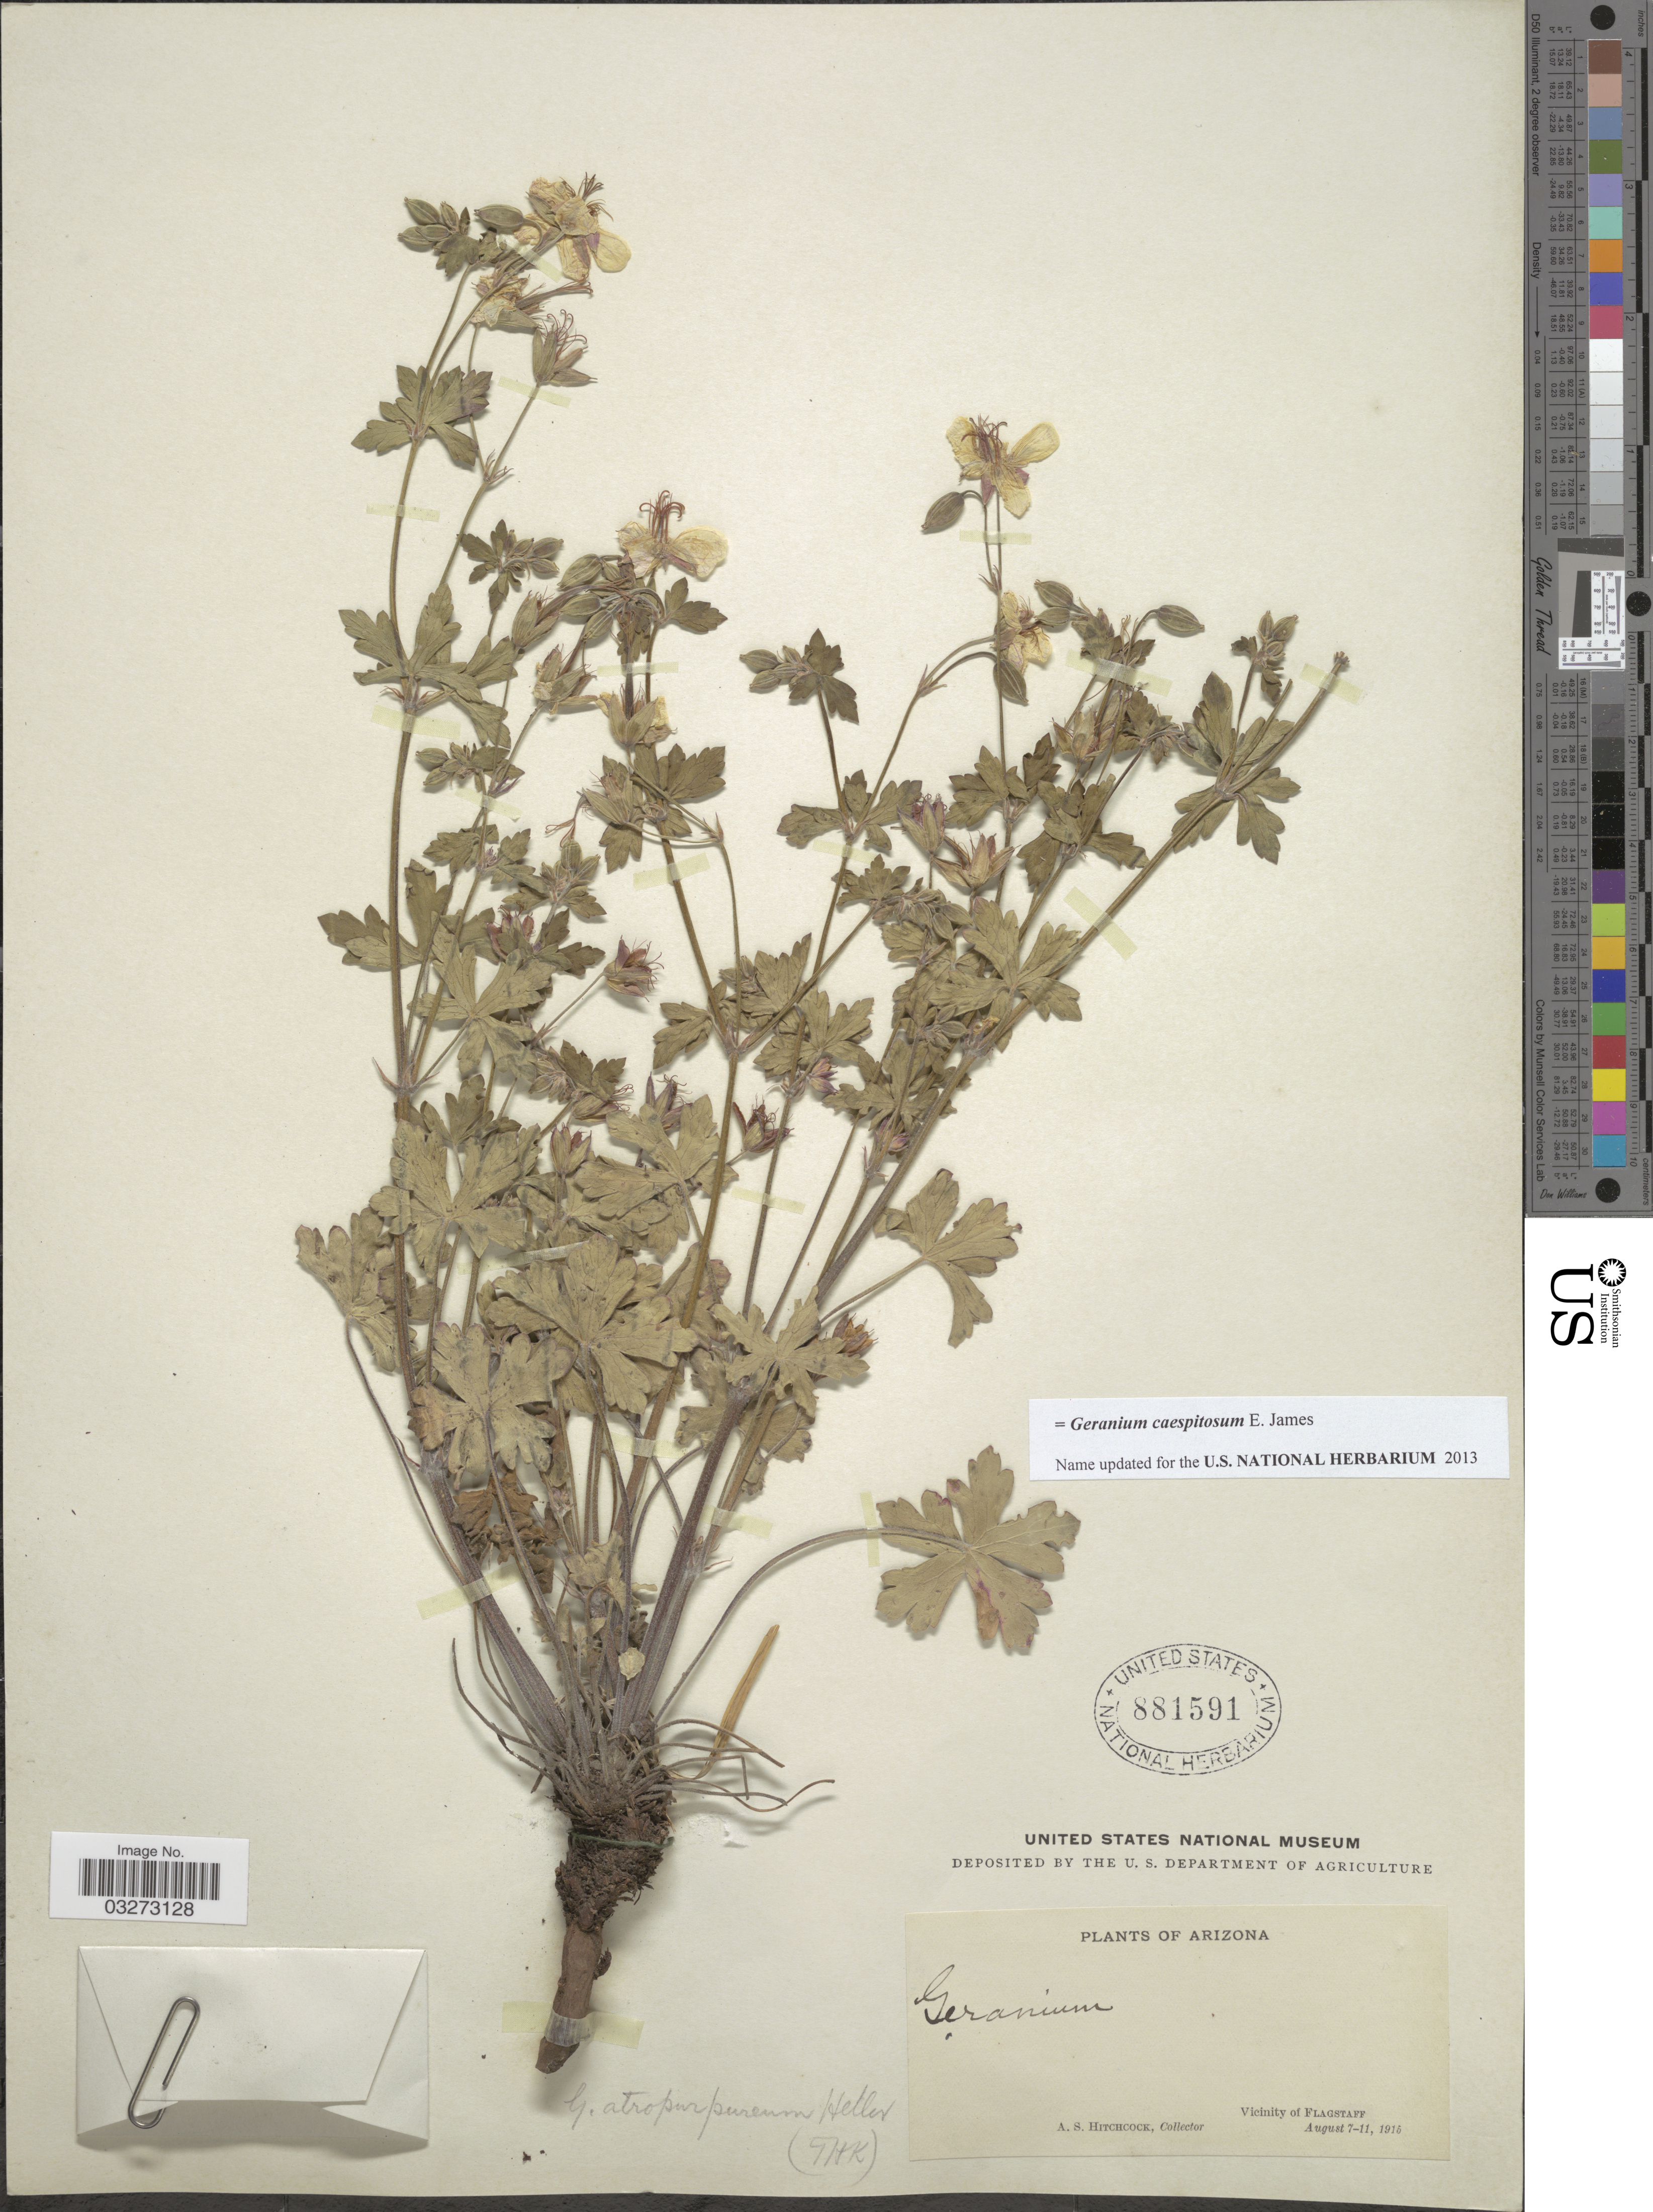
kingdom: Plantae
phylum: Tracheophyta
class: Magnoliopsida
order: Geraniales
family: Geraniaceae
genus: Geranium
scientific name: Geranium caespitosum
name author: E. James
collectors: A. S. Hitchcock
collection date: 1915-08-07/1915-08-11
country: United States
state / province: Arizona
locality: Vicinity of Flagstaff.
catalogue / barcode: US 881591